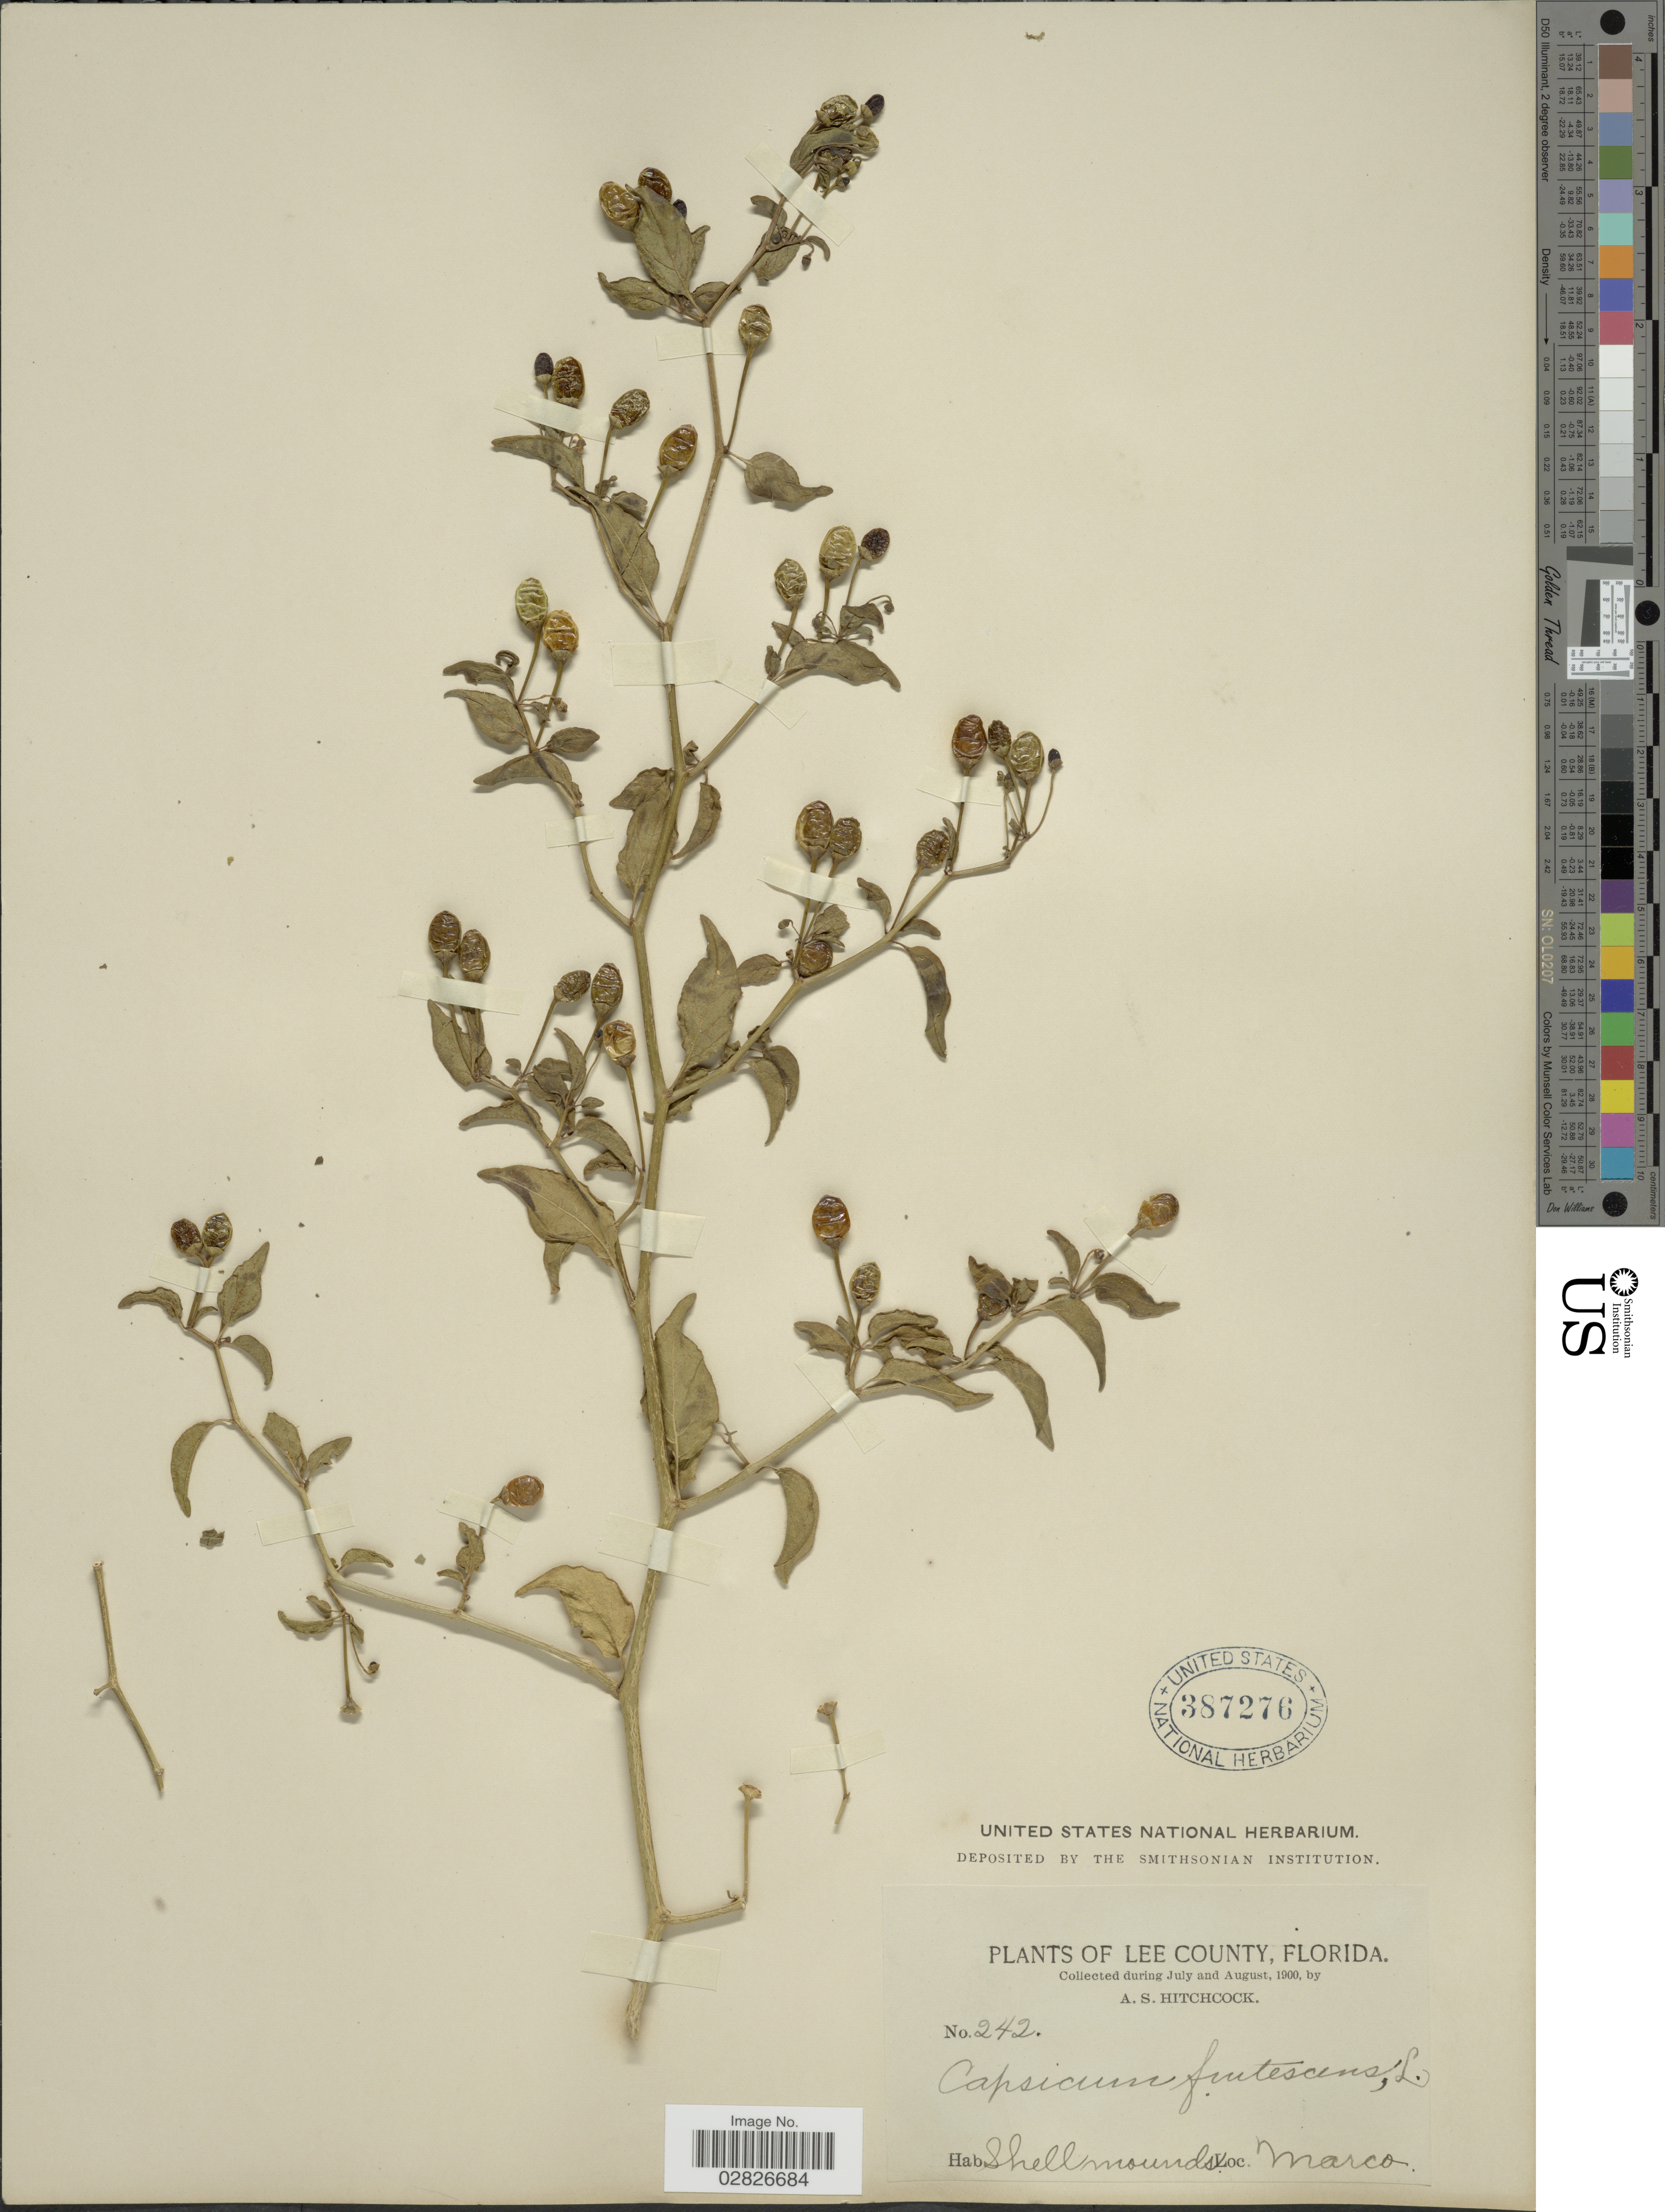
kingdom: Plantae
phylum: Tracheophyta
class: Magnoliopsida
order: Solanales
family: Solanaceae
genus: Capsicum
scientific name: Capsicum frutescens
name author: L.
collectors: A. S. Hitchcock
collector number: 242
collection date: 1900-07/1900-08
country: United States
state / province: Florida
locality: Lee County, Shell mound, Marco.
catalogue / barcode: US 387276